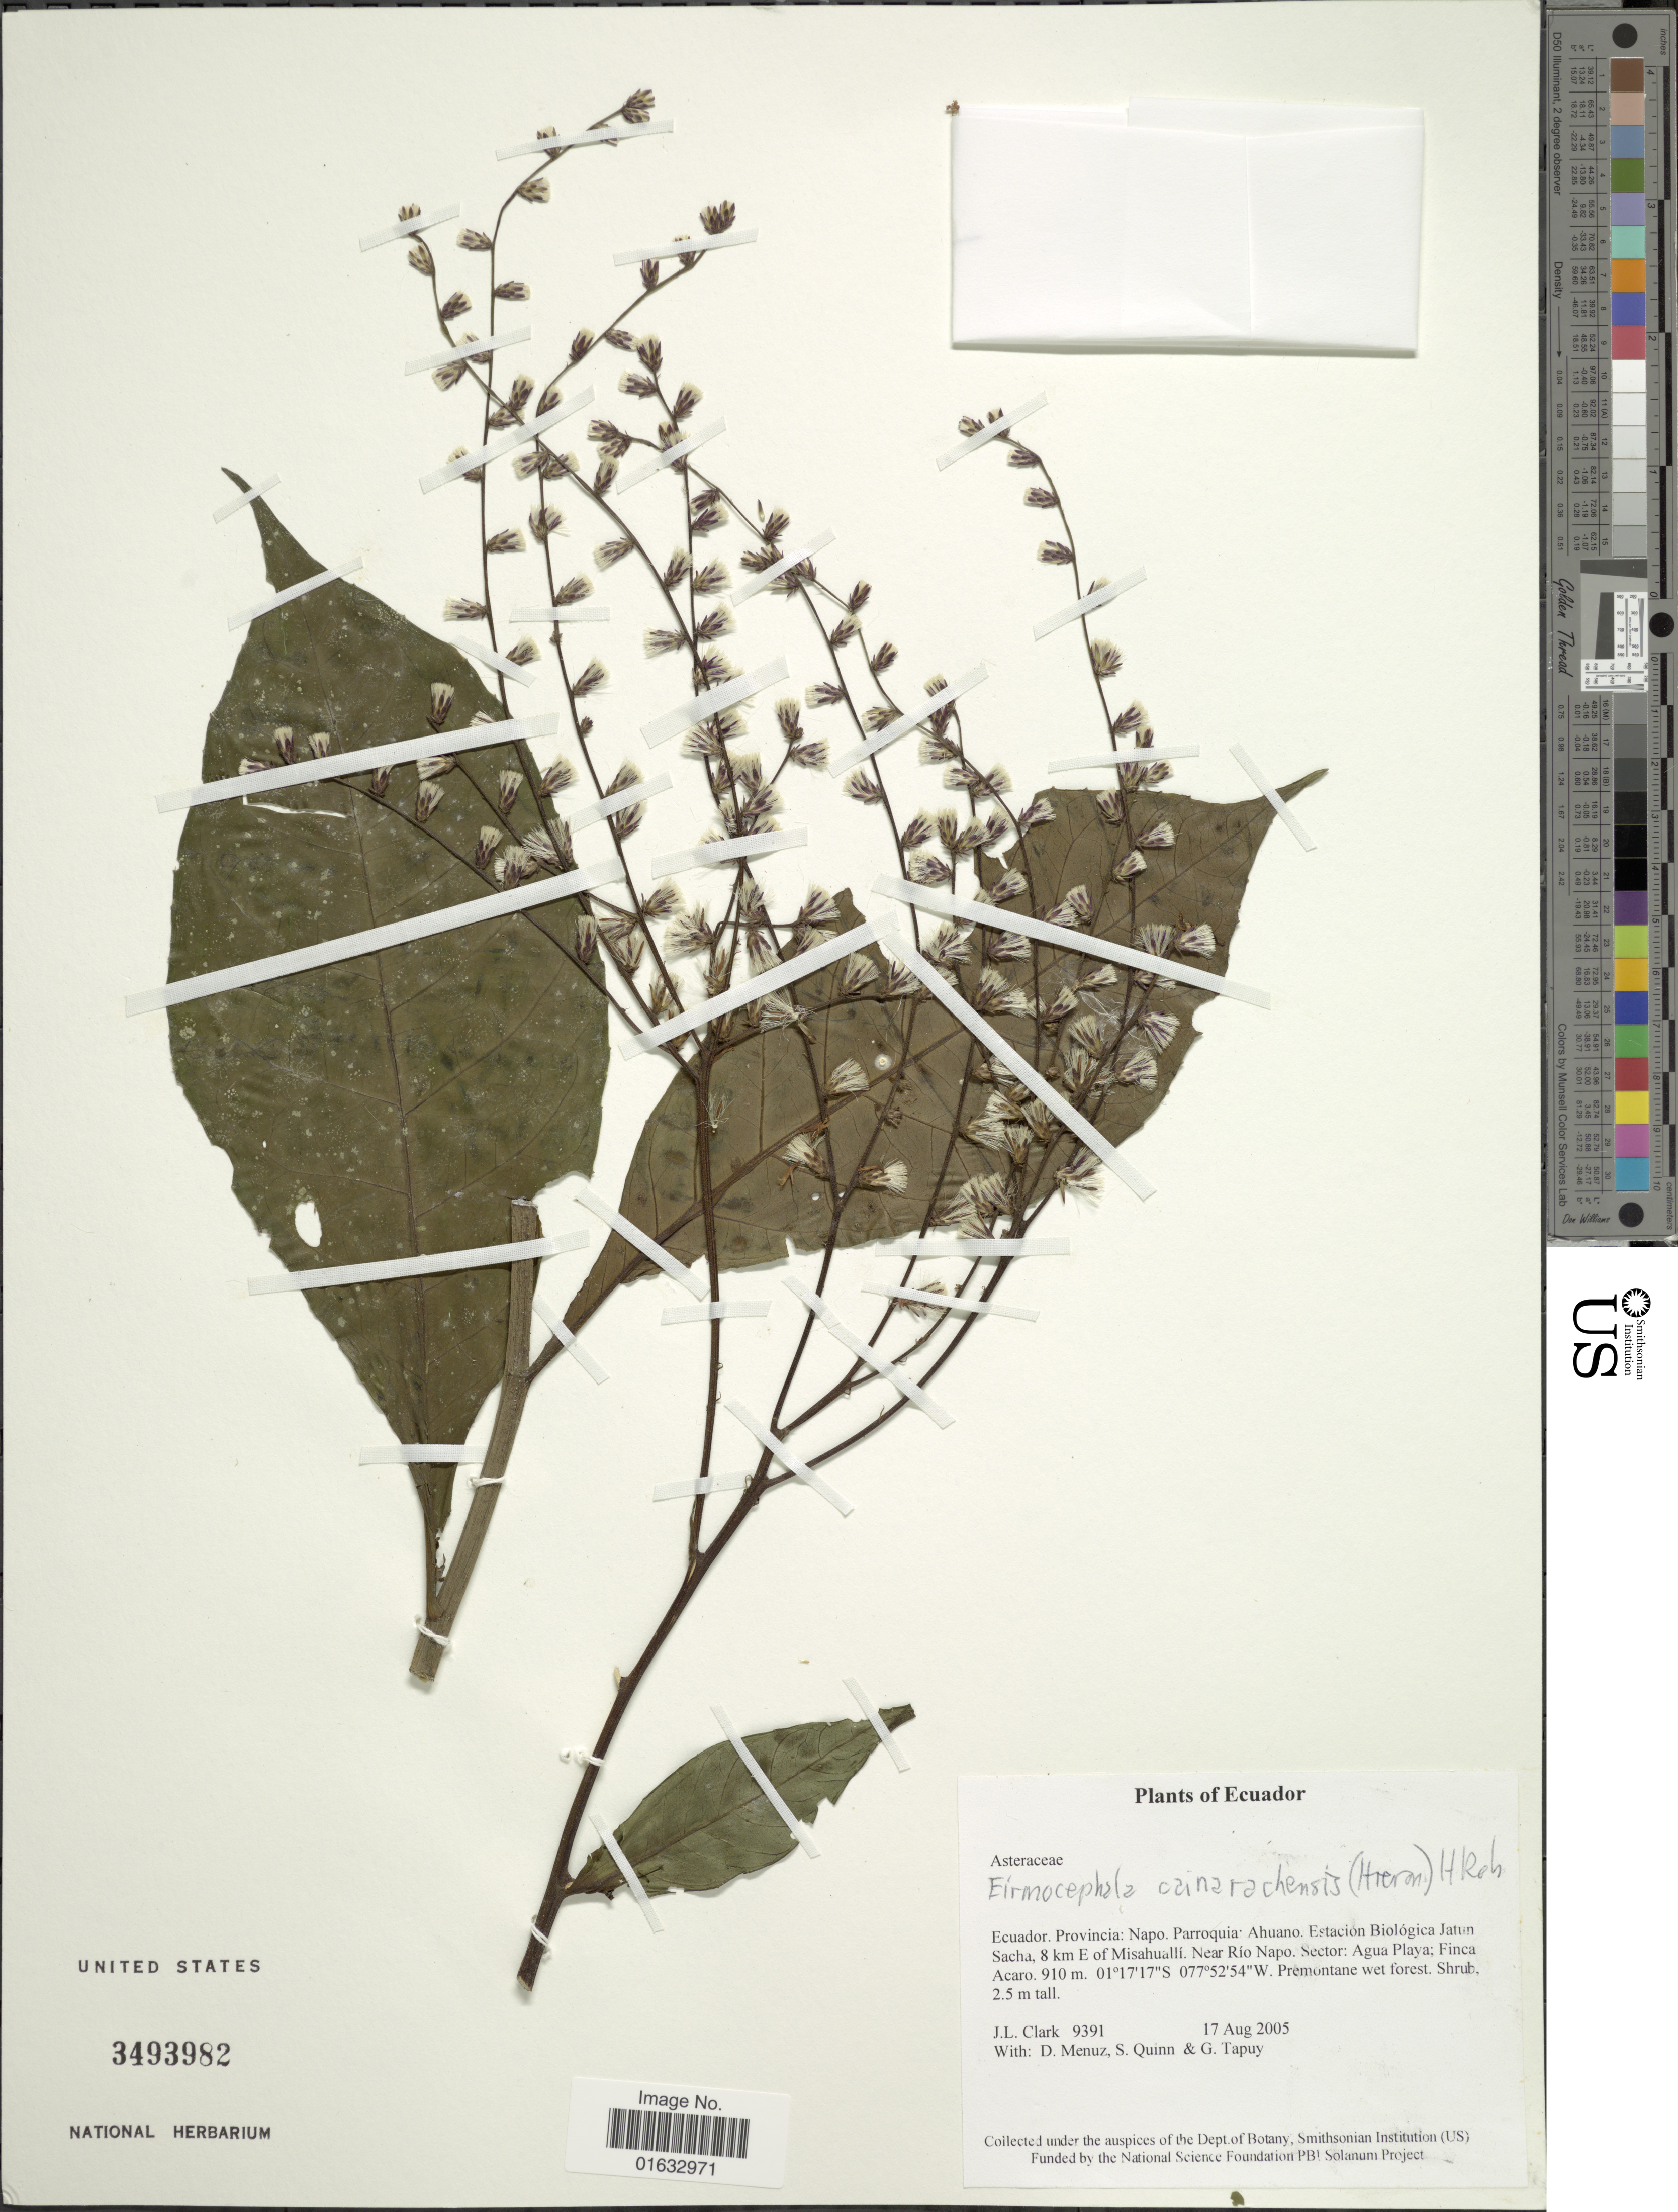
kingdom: Plantae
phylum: Tracheophyta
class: Magnoliopsida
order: Asterales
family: Asteraceae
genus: Eirmocephala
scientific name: Eirmocephala cainarachiensis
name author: (Hieron.) H. Rob.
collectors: J. L. Clark, D. Menuz, S. Quinn & G. Tapuy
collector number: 9391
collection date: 2005-08-17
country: Ecuador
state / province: Napo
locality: Ecuador, Provincia: Napo, Parroquia: Ahuano. Estacion Biológica Jatun Sacha, 8 km E of Misahuallí, near Río Napo, Sector: Agua Playa.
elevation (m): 910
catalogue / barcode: US 34939812